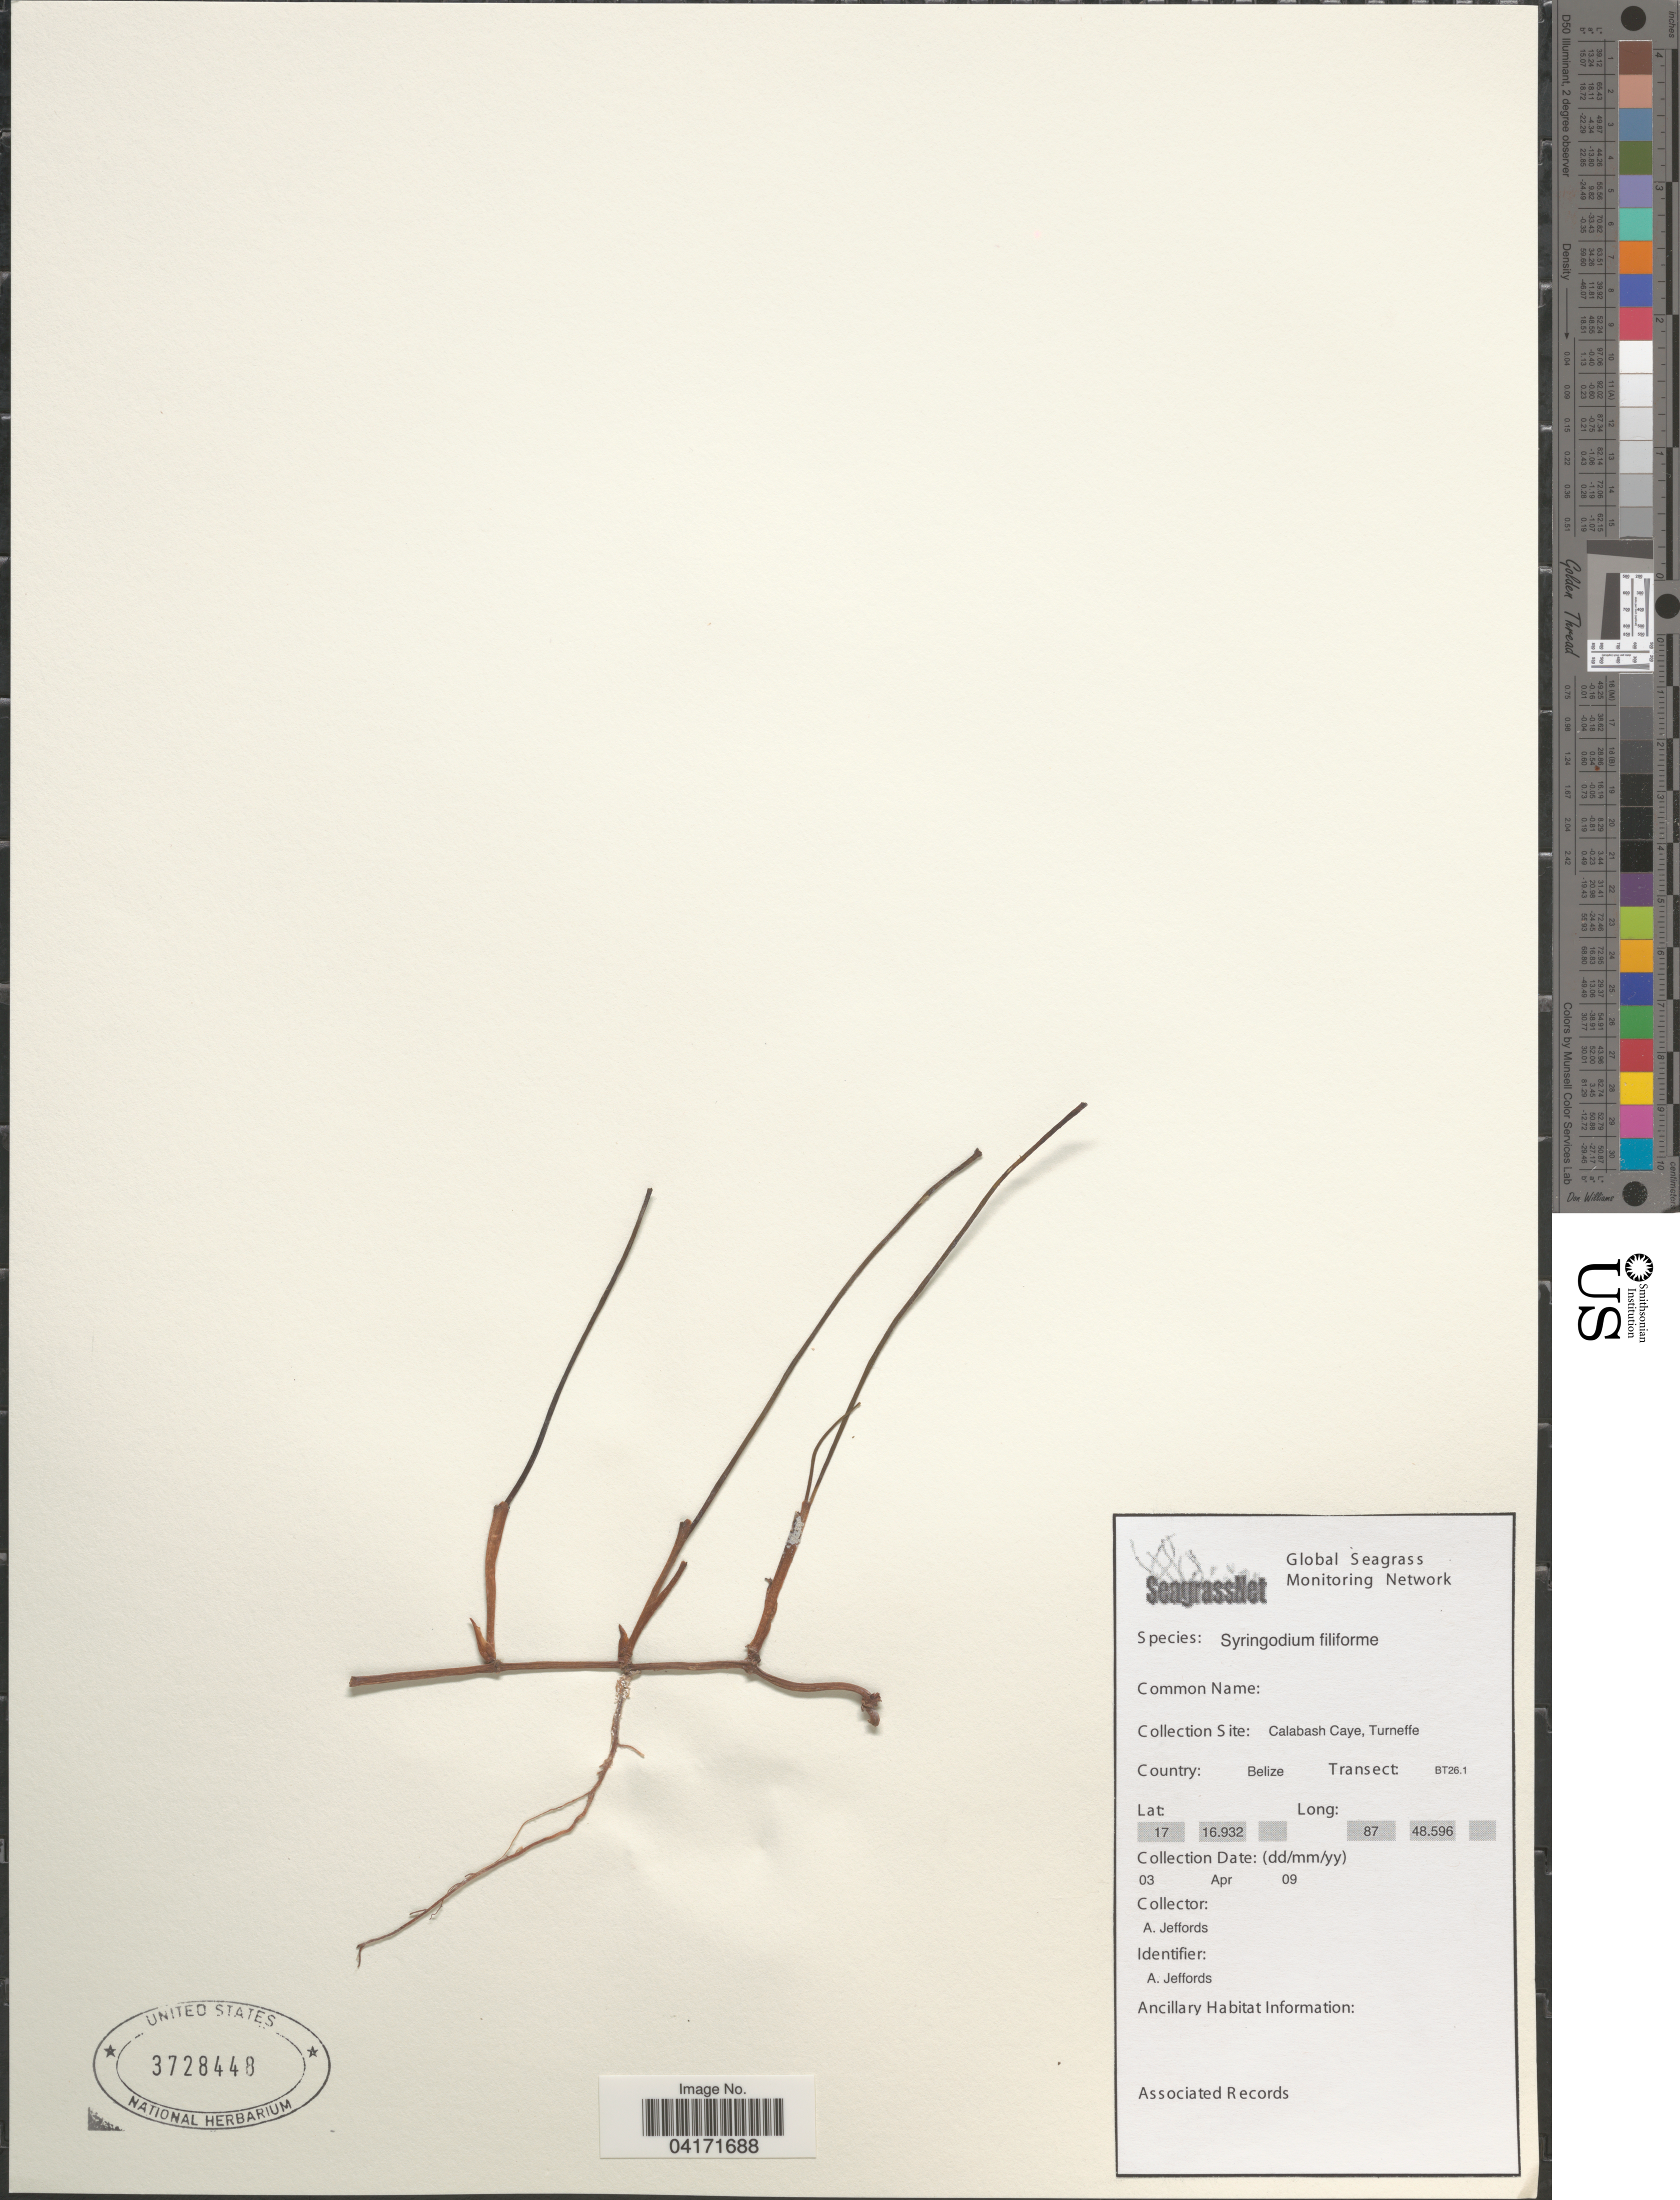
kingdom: Plantae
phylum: Tracheophyta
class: Liliopsida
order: Alismatales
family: Cymodoceaceae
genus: Syringodium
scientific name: Syringodium filiforme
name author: Kütz.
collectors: A. Jeffords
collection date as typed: Transcribed d/m/y: 3/4/9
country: Belize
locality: Calabash Caye, Turneffe. Transect: BT26.1.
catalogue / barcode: US 3728448